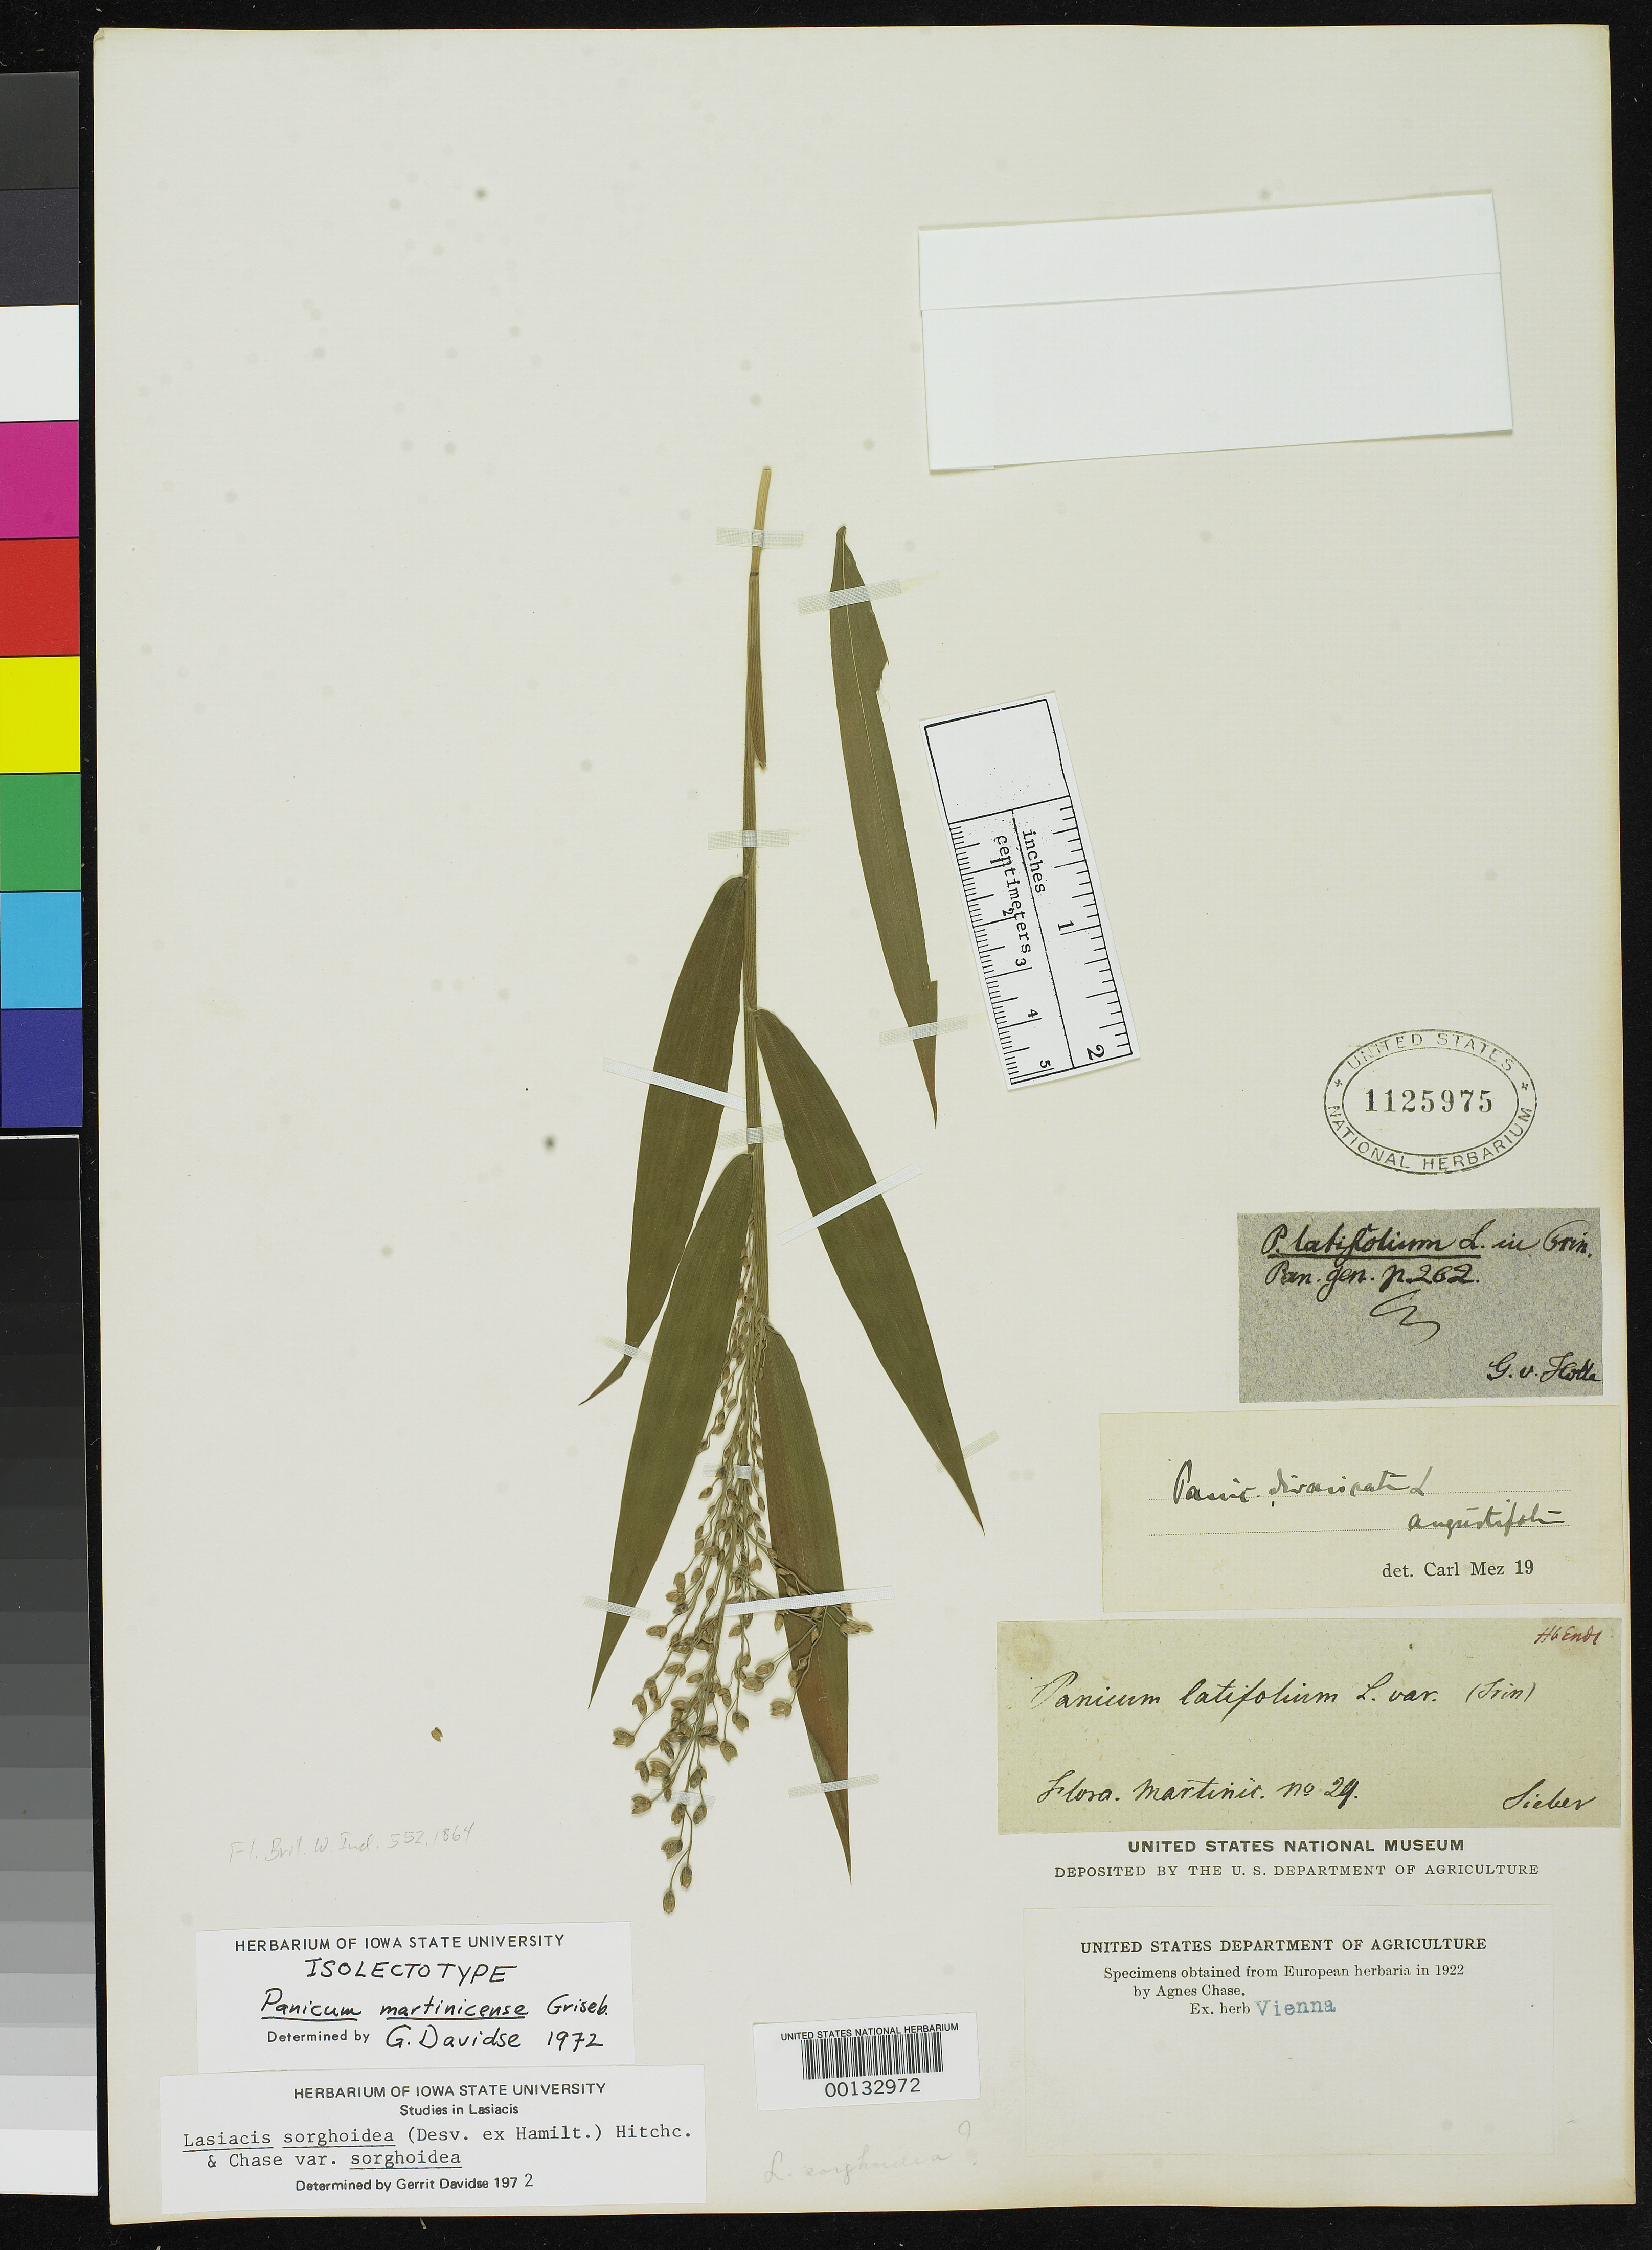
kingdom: Plantae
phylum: Tracheophyta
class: Liliopsida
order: Poales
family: Poaceae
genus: Panicum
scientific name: Panicum martinicense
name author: Griseb.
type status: Isolectotype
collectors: F. W. Sieber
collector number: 267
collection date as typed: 18-5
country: Martinique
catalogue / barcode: US 1125975